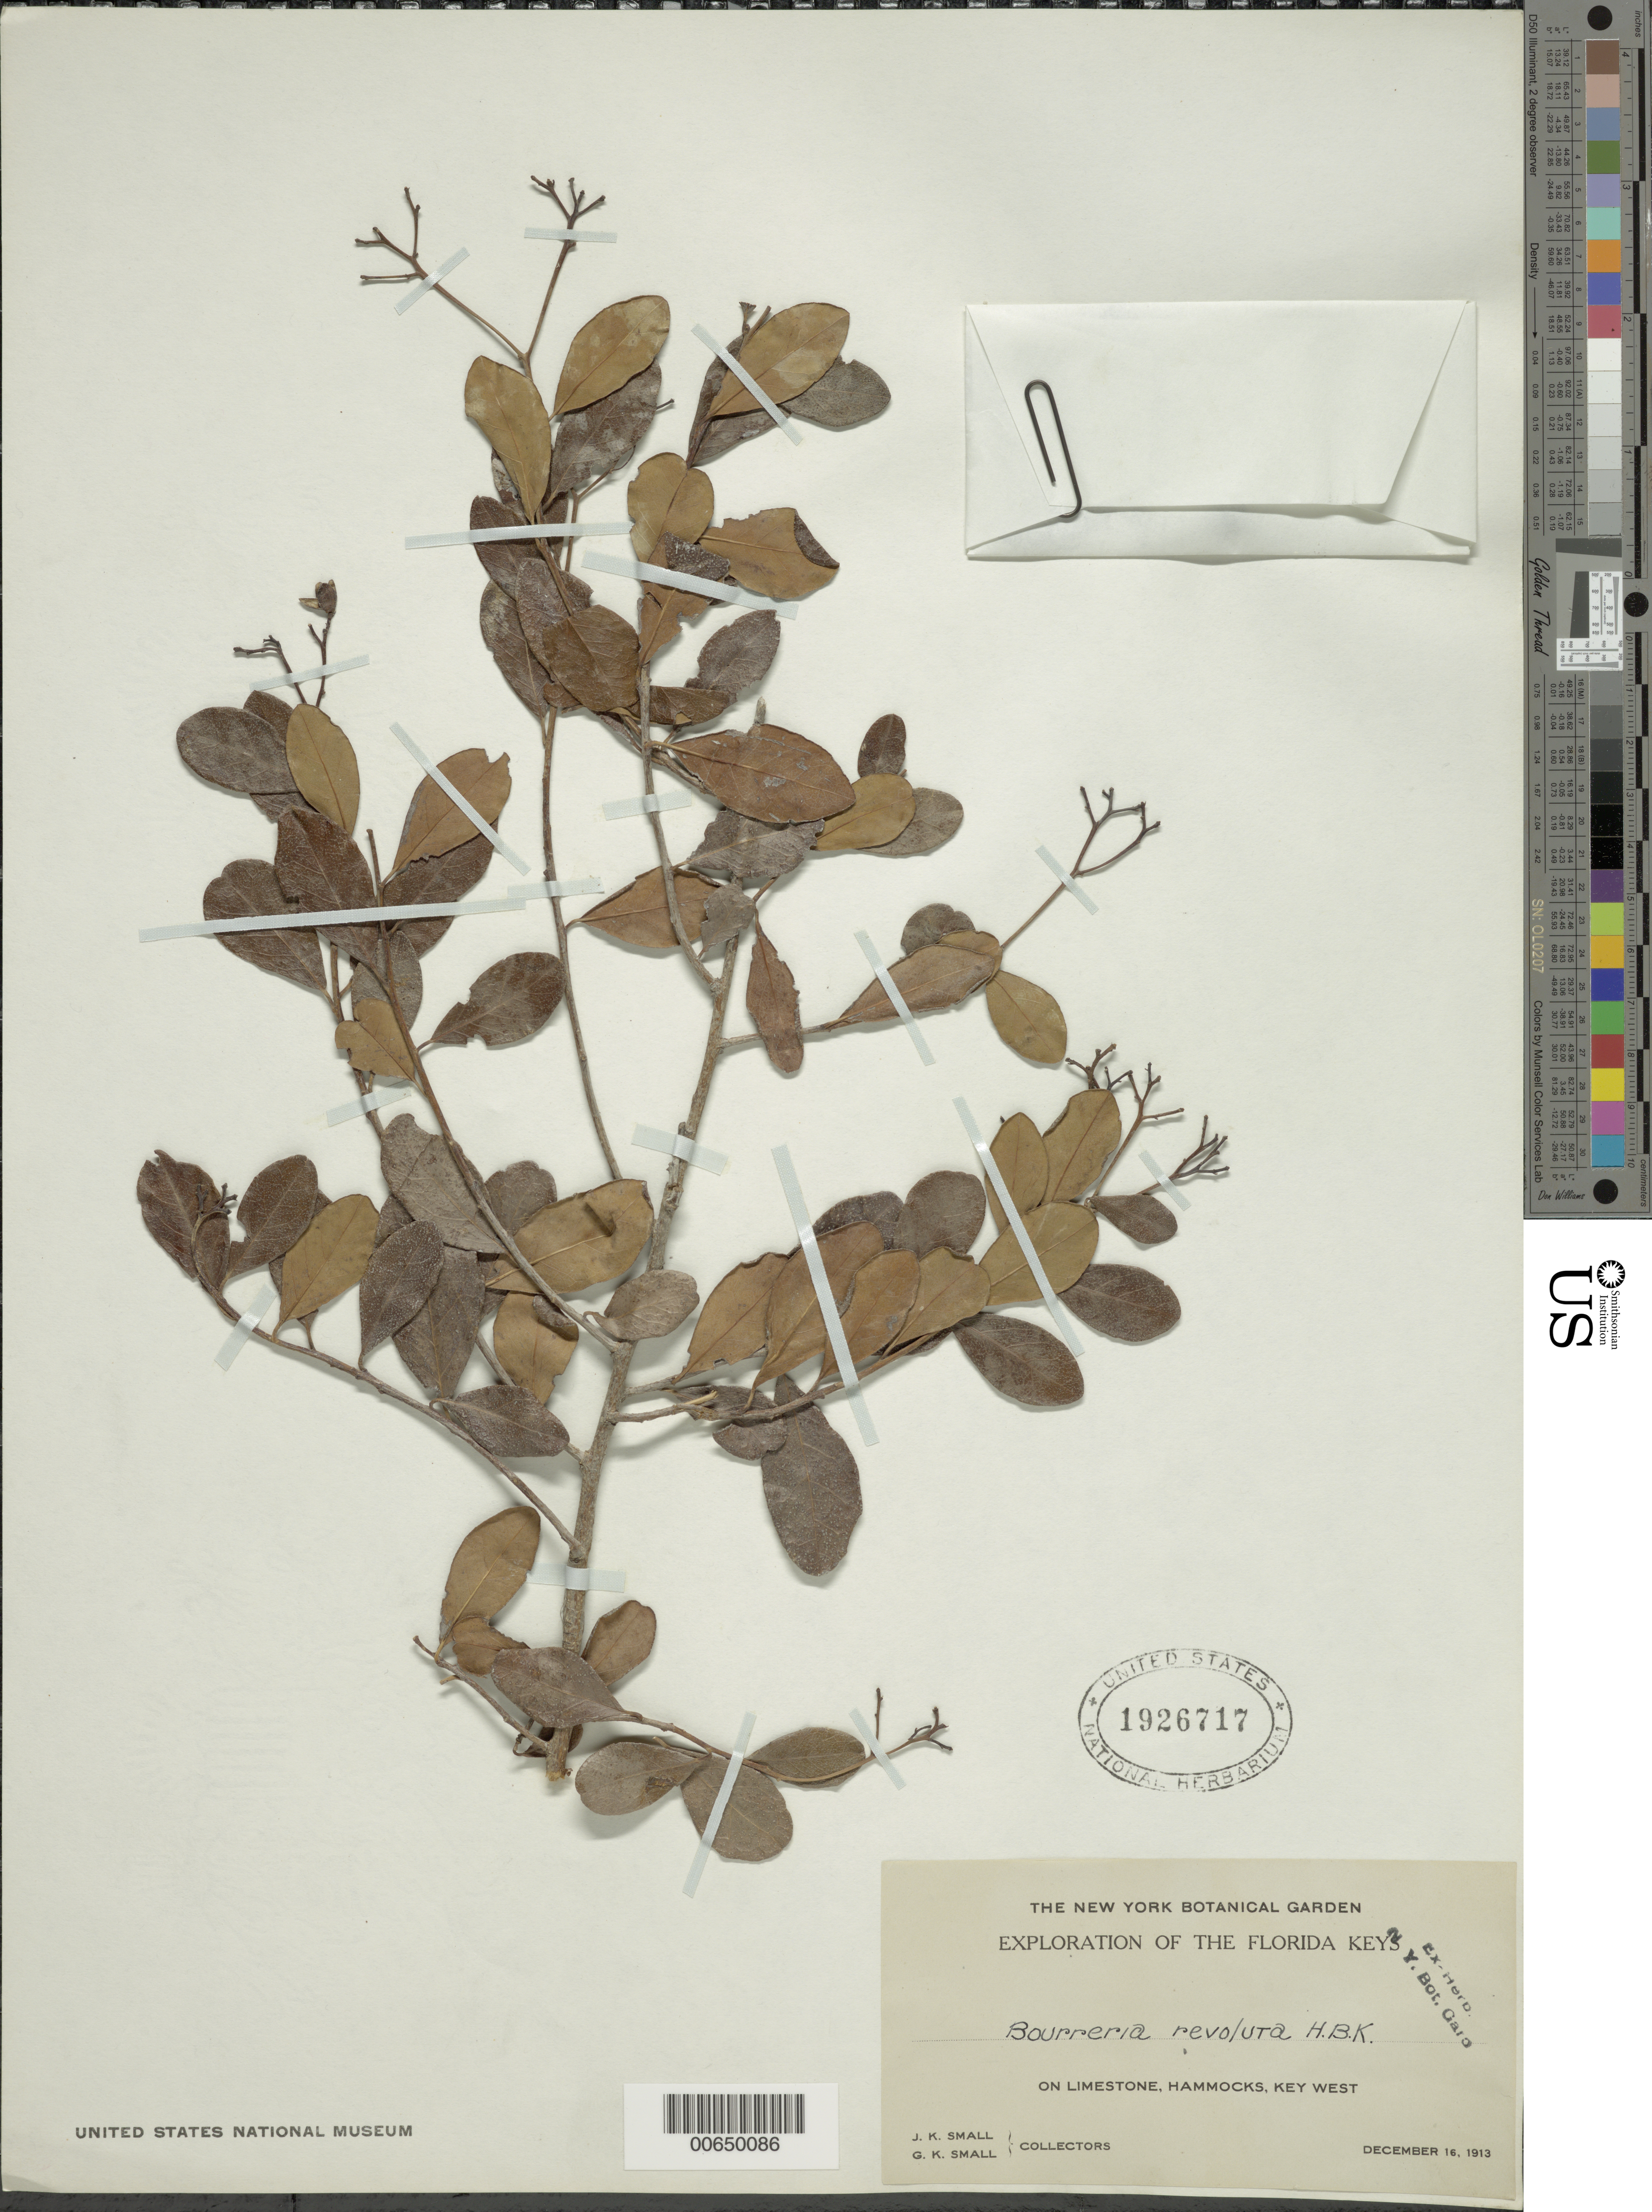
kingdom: Plantae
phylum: Tracheophyta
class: Magnoliopsida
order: Boraginales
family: Ehretiaceae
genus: Bourreria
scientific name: Bourreria radula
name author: G. Don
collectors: J. K. Small & G. K. Small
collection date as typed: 16 Dec 1913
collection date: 1913-12-16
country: United States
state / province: Florida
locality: Key West.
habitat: On limestone, hammocks.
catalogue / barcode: US 1926717